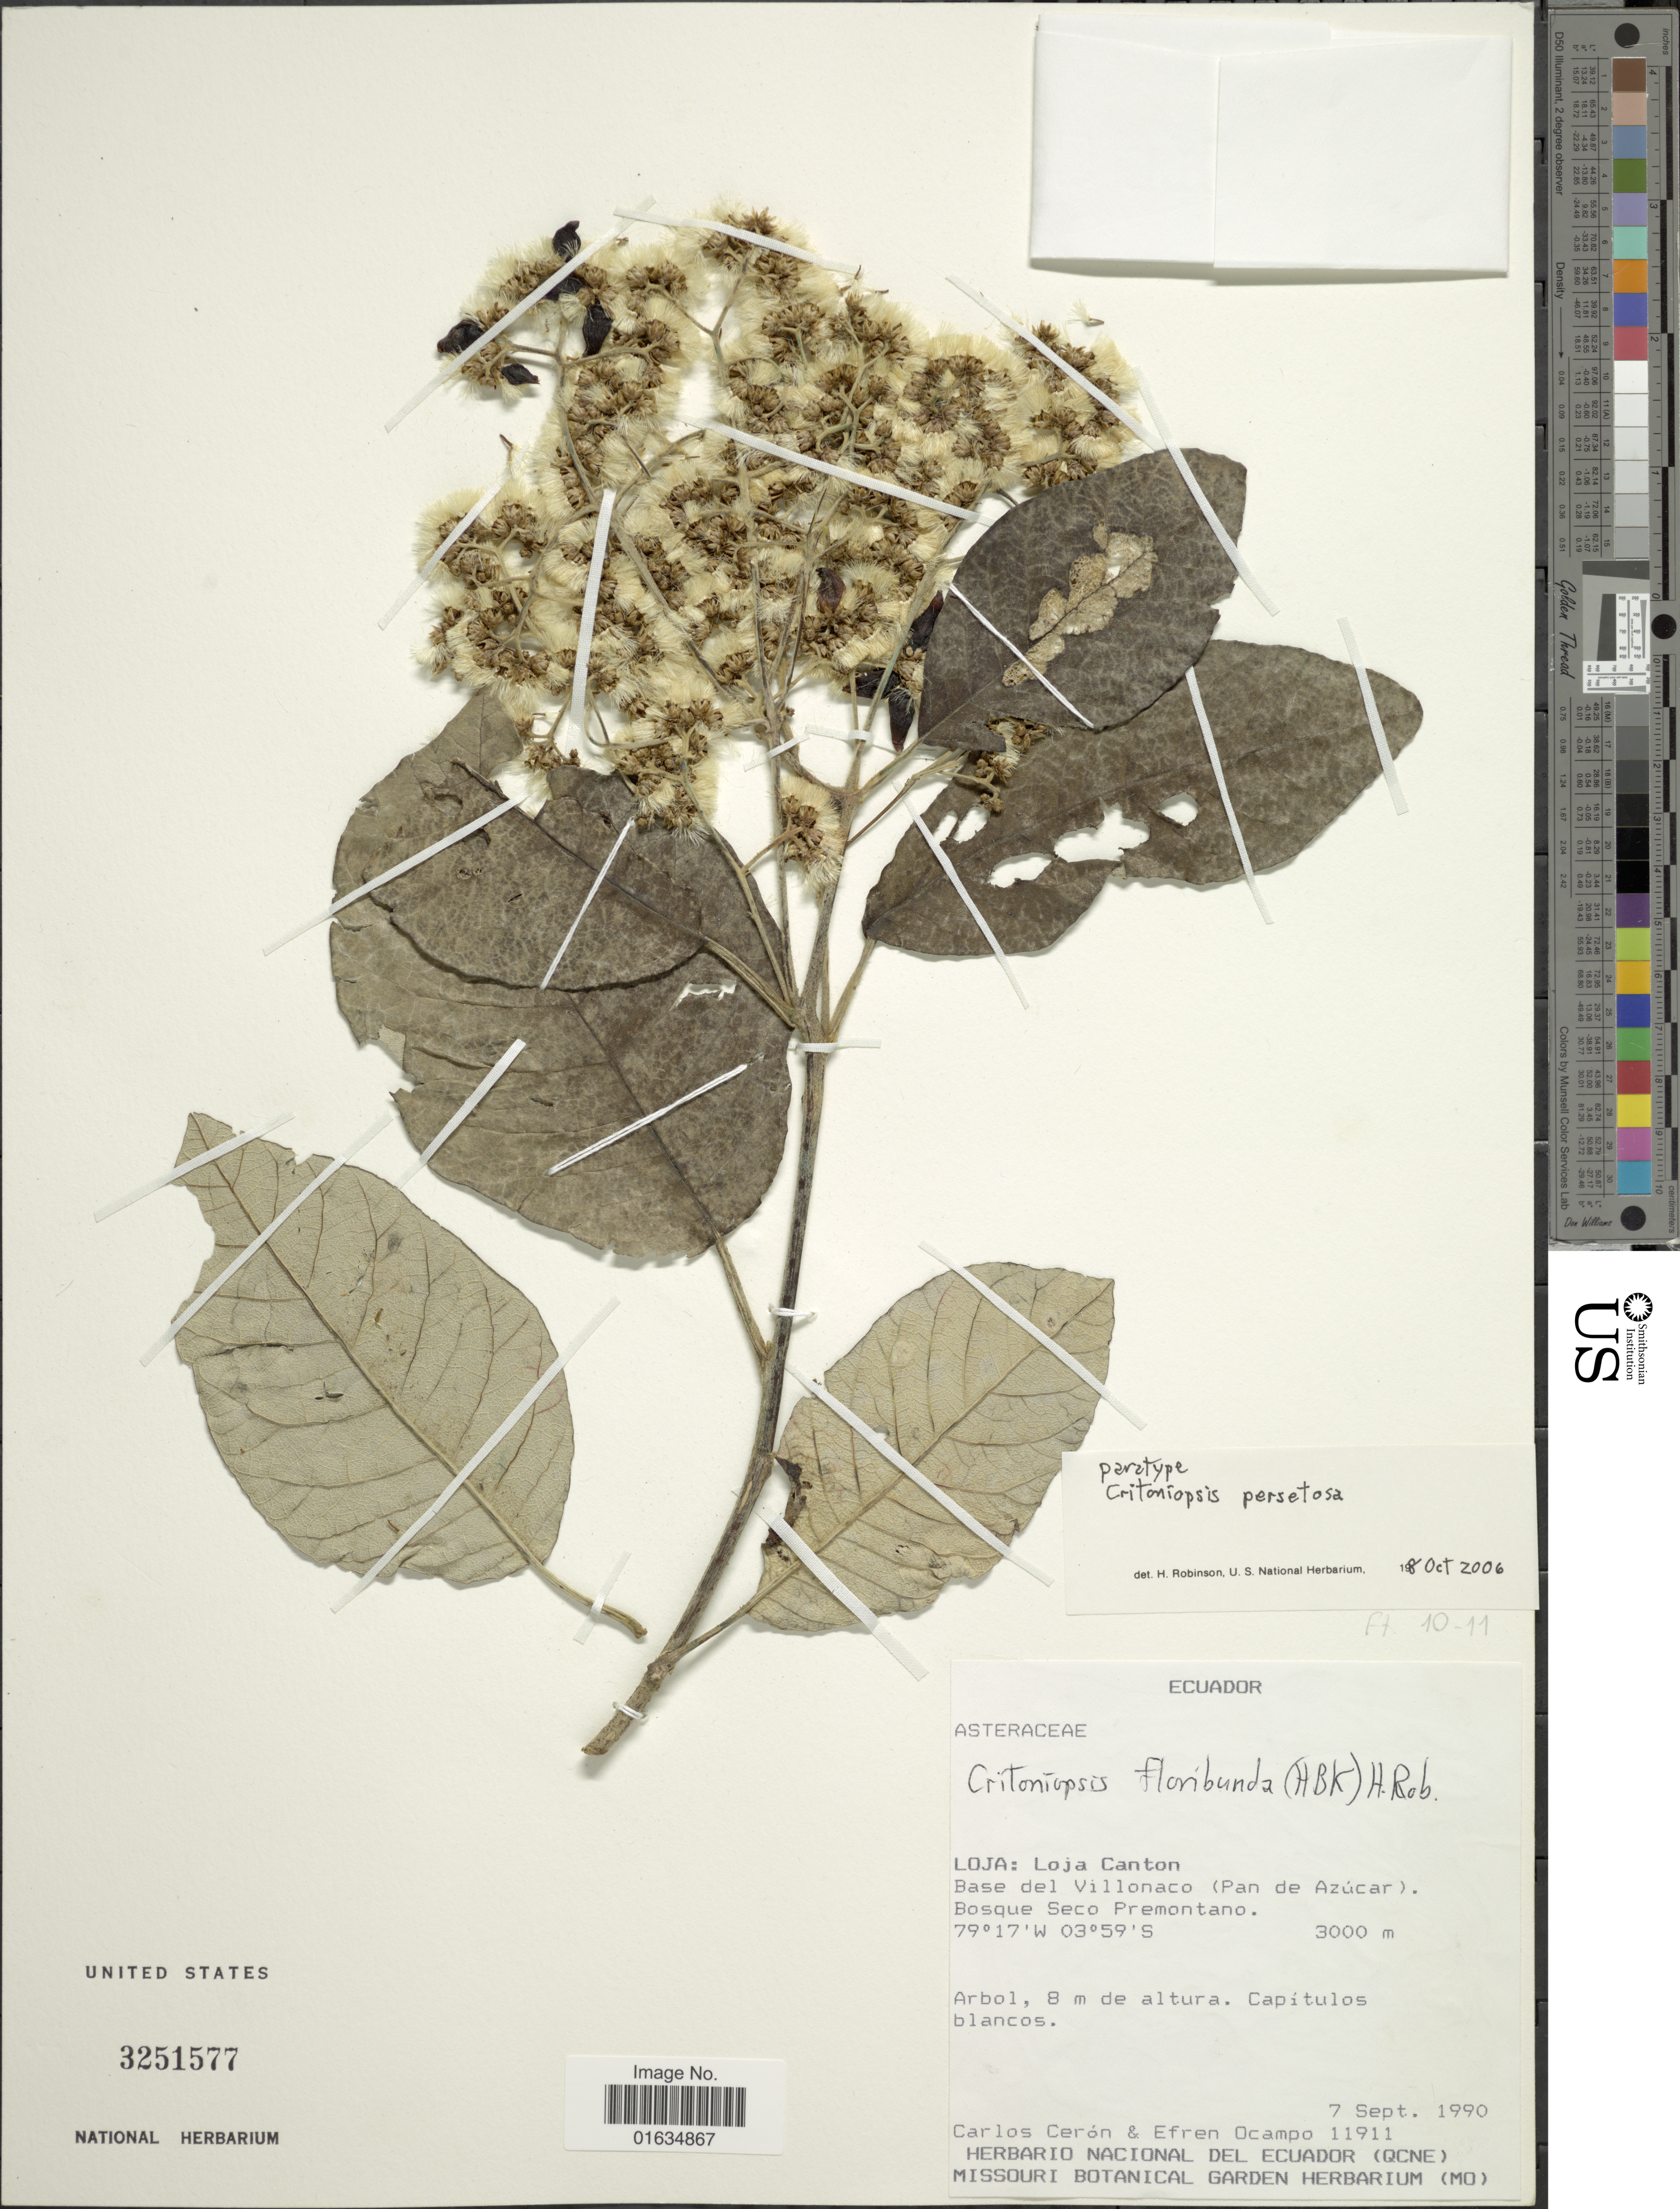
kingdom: Plantae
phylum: Tracheophyta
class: Magnoliopsida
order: Asterales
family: Asteraceae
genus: Critoniopsis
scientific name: Critoniopsis persetosa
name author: Haro-C. & H. Rob.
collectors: C. E. Cerón M. & E. Ocampo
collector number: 11911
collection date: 1990-09-07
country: Latvia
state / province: Alojas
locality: Loja Canton, Base del Villonaco (Pan de Azucar) Bosque Seco Premontano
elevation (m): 3000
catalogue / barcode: US 3251577